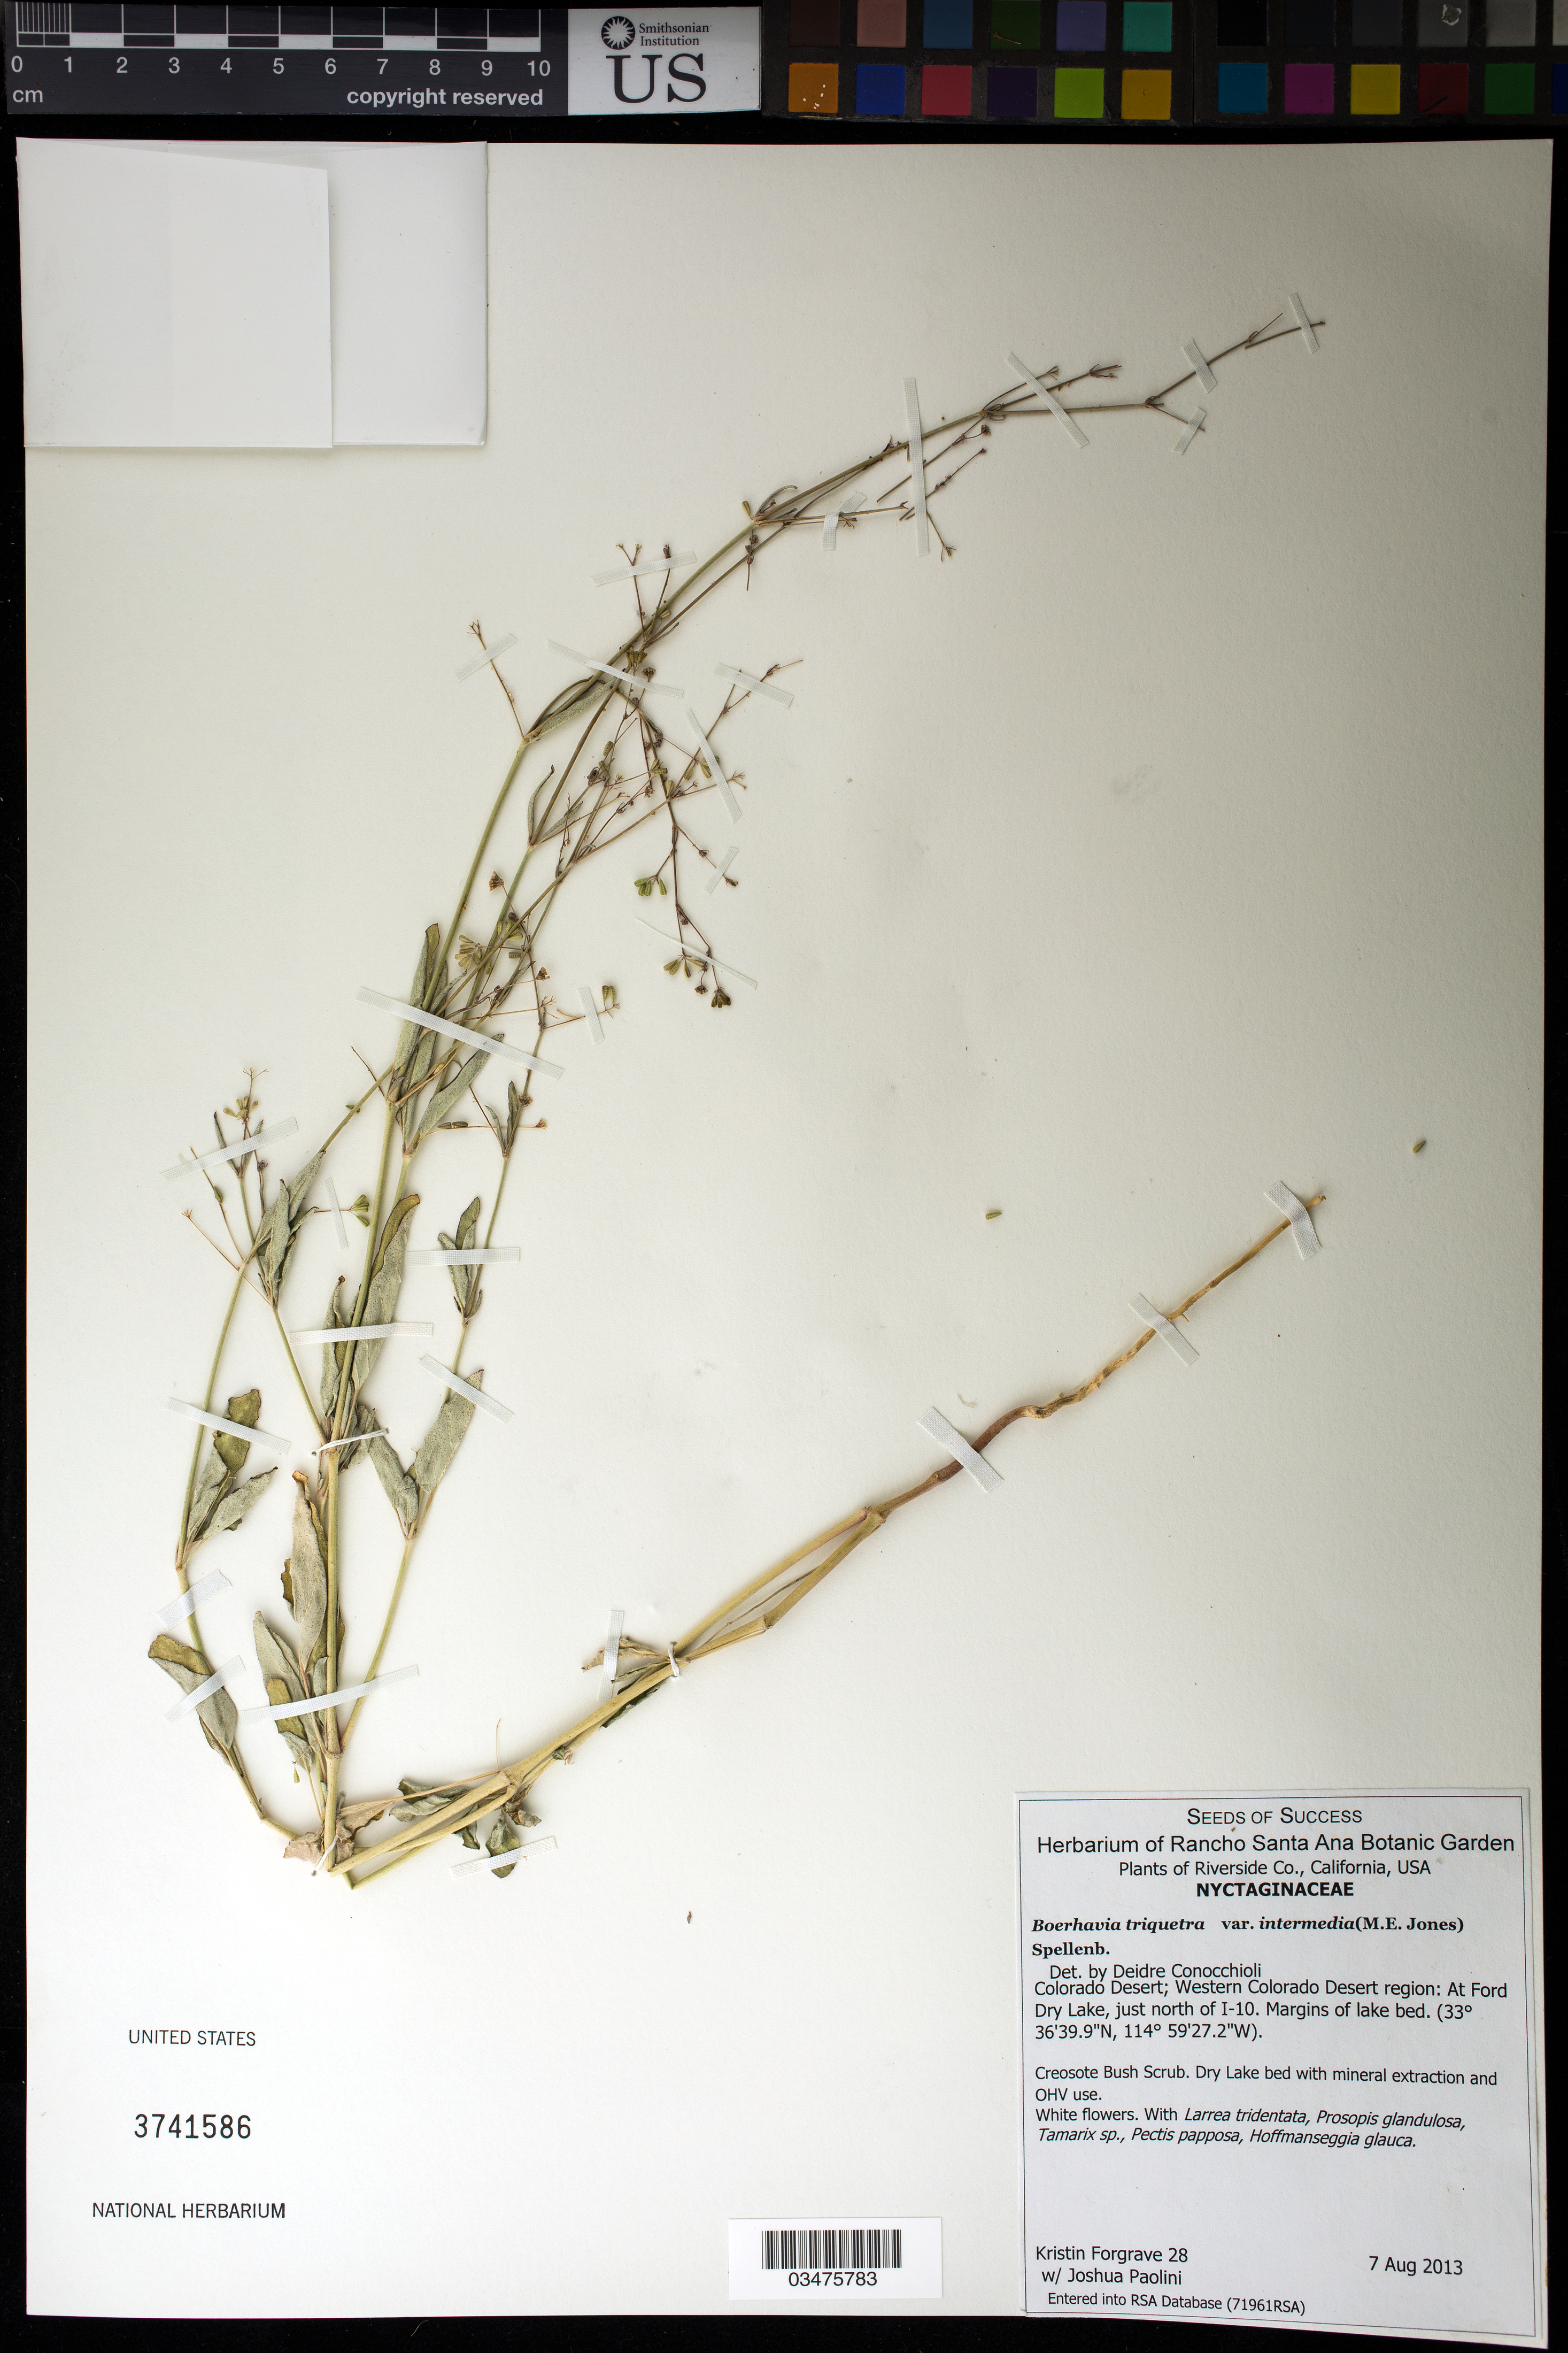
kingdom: Plantae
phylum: Tracheophyta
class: Magnoliopsida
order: Caryophyllales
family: Nyctaginaceae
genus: Boerhavia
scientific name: Boerhavia triquetra var. intermedia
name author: (M.E. Jones) Spellenb.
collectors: K. Forgrave & J. Paolini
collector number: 28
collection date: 2013-08-07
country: United States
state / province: California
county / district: Riverside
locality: Western Colorado Desert, at Ford Dry Lake, just north of I-10.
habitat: Creosote Bush Scrub. With Larrea tridentata, Tamarix sp., Pectis papposa, ect.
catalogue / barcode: US 3741586